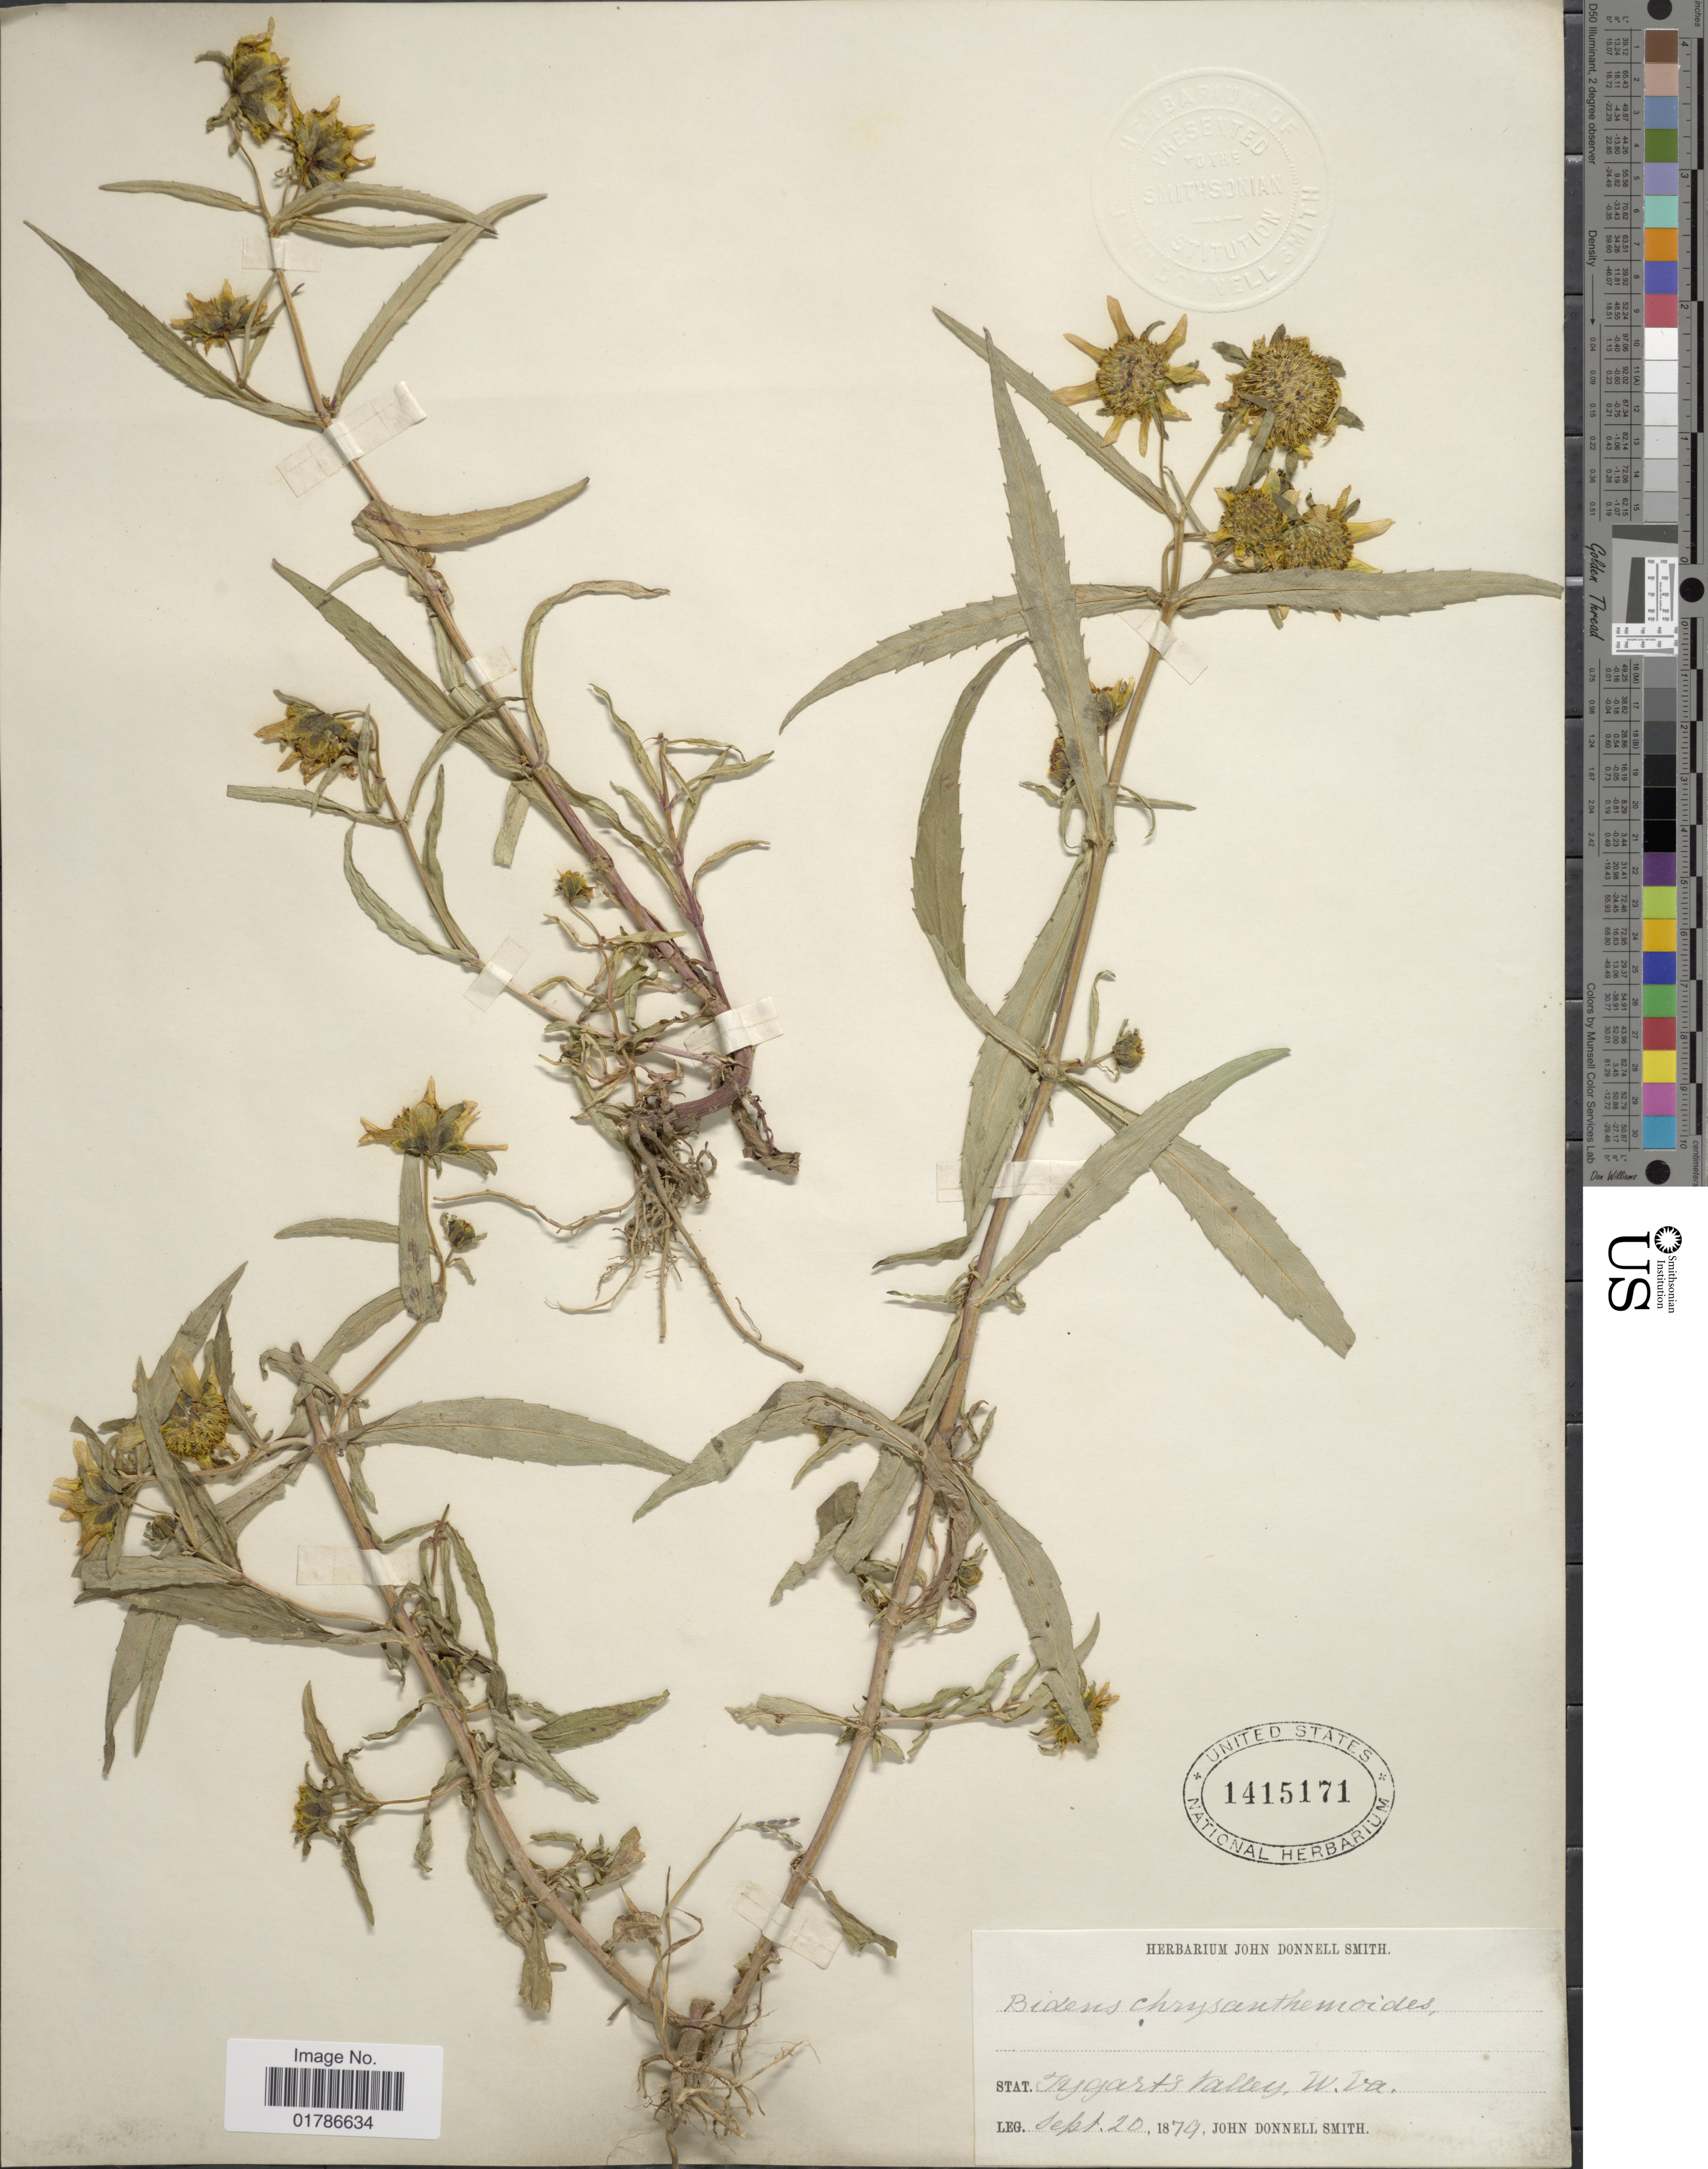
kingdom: Plantae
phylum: Tracheophyta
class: Magnoliopsida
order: Asterales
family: Asteraceae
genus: Bidens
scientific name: Bidens laevis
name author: (L.) Britton, Stearns & Poggenb.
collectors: J. Donnell Smith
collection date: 1879-09-20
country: United States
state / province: West Virginia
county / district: Randolph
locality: Tygart's Valley. W. Va.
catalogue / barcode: US 1415171